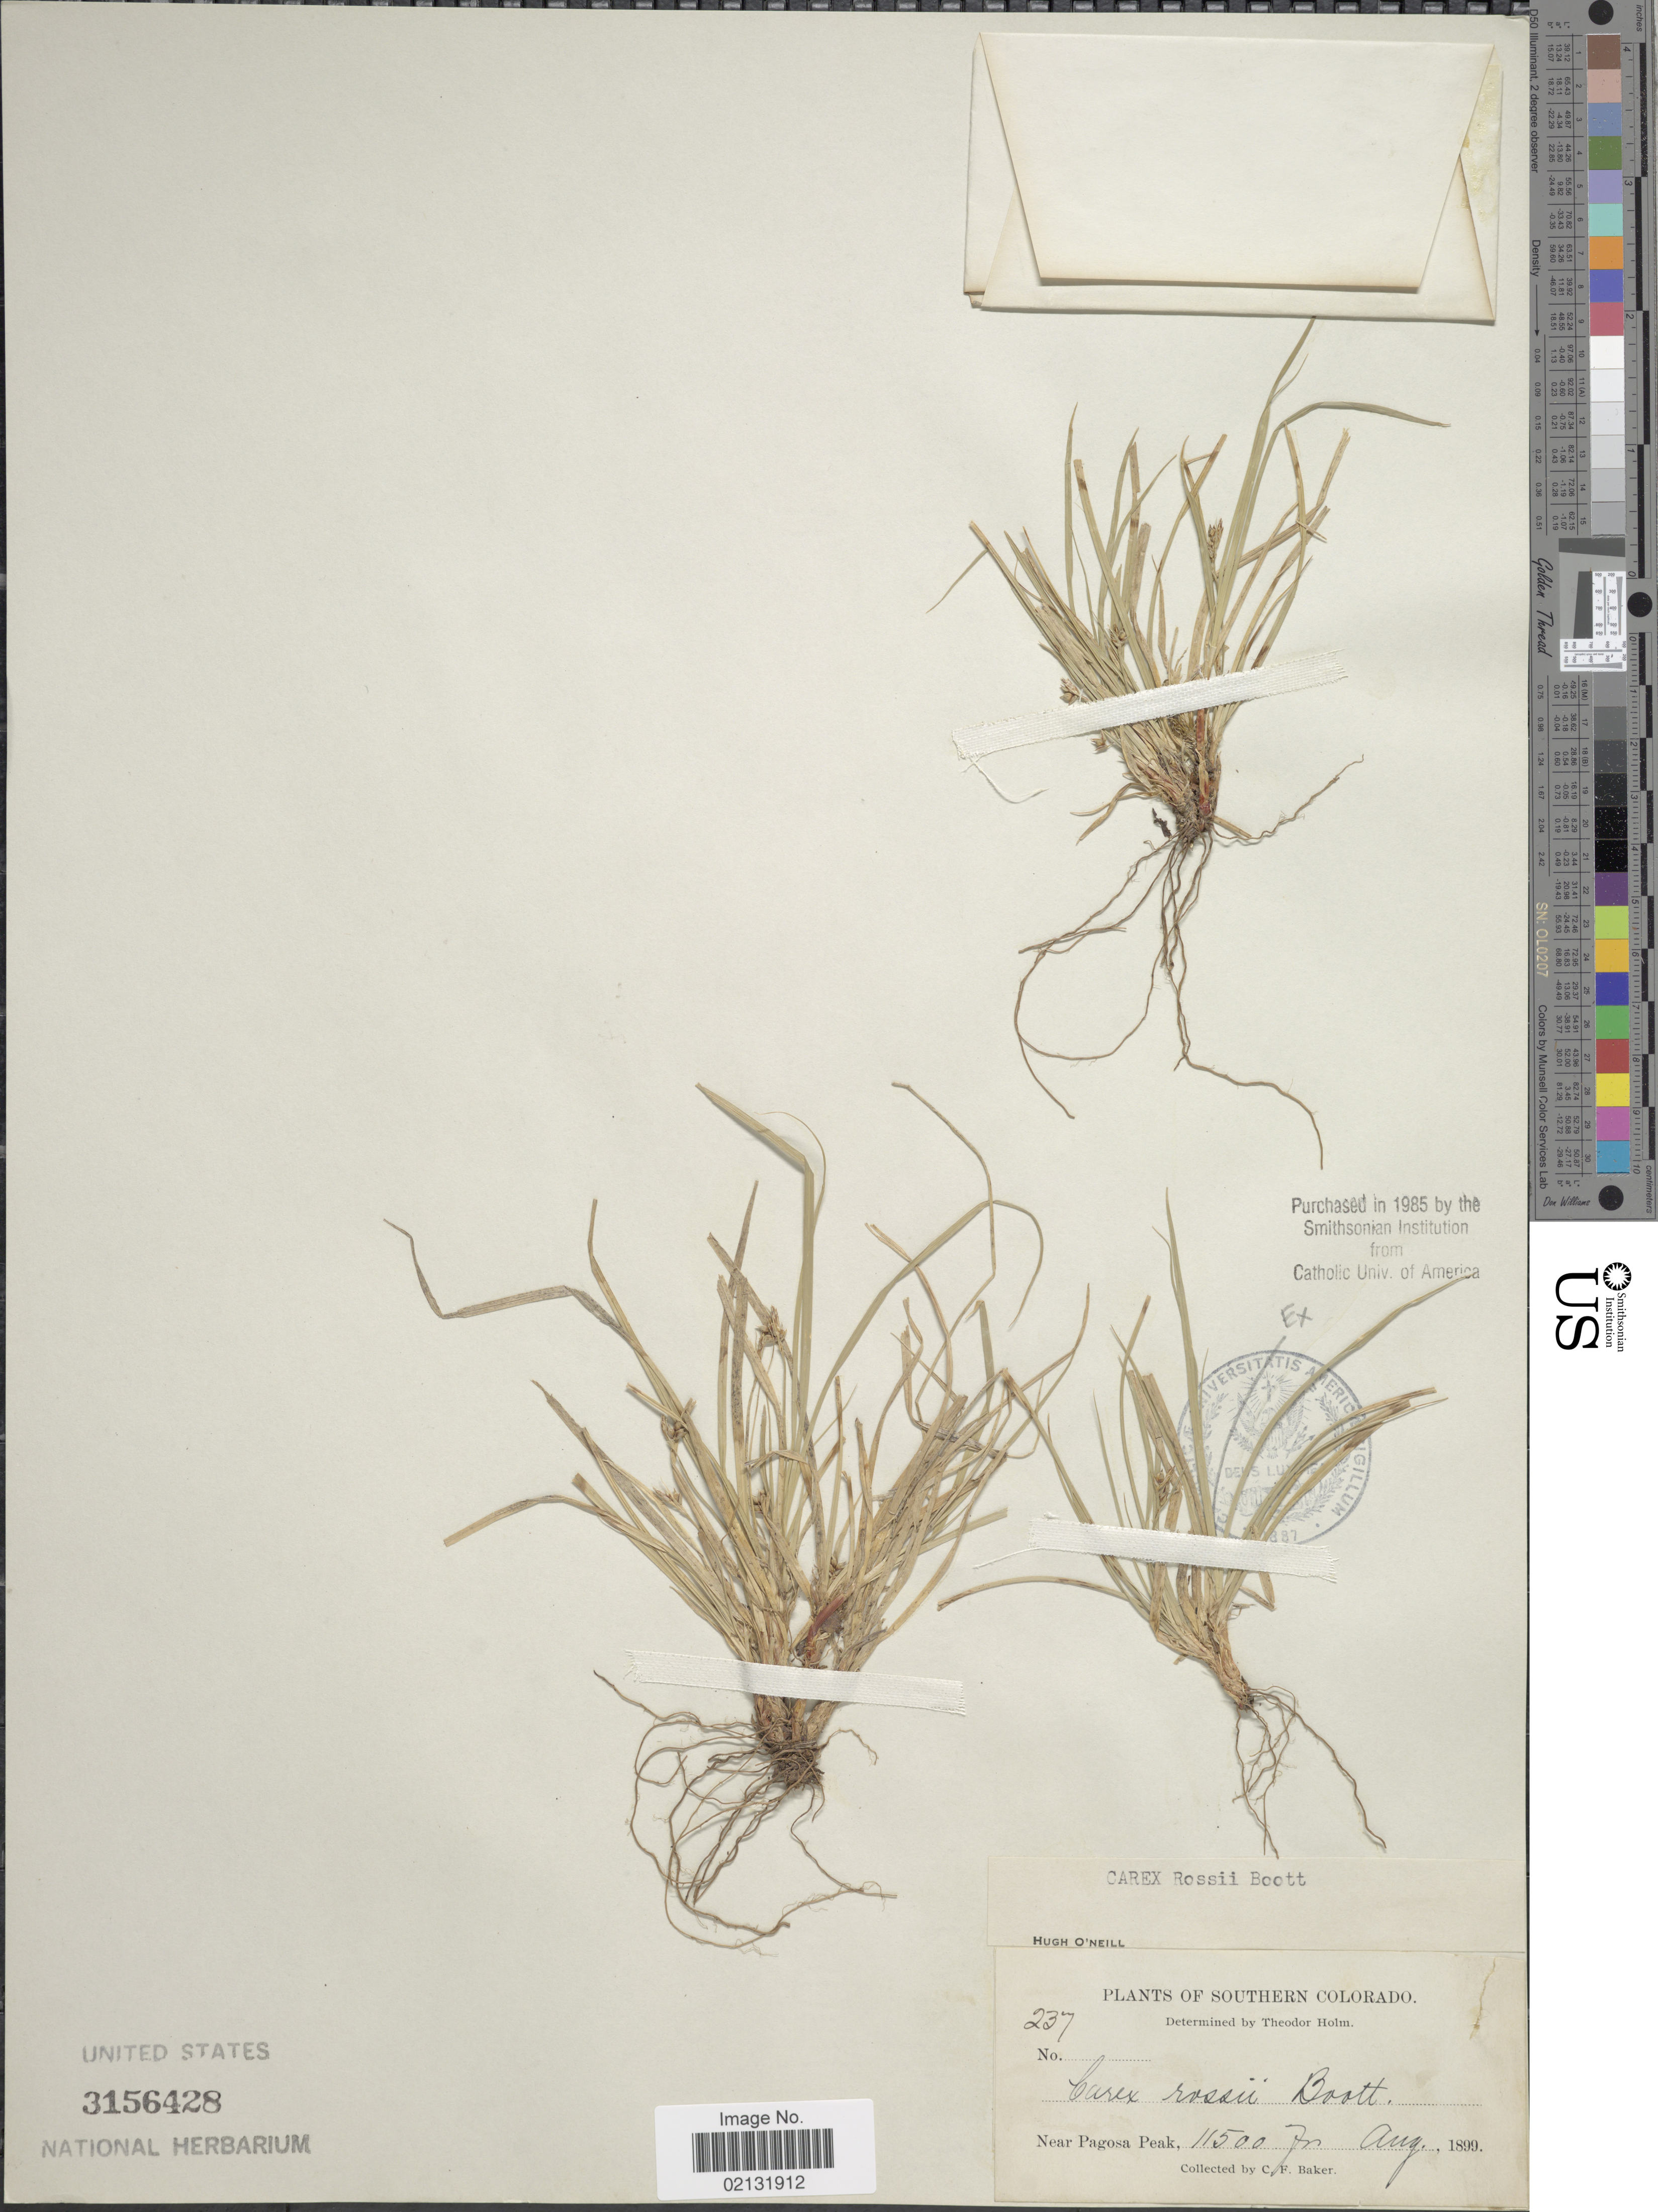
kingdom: Plantae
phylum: Tracheophyta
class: Liliopsida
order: Poales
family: Cyperaceae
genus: Carex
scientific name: Carex rossii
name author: Boott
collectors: C. F. Baker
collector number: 237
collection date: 1899-08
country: United States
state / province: Colorado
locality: Southern Colorado, Near Pagosa Peak,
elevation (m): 3505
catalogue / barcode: US 3156428